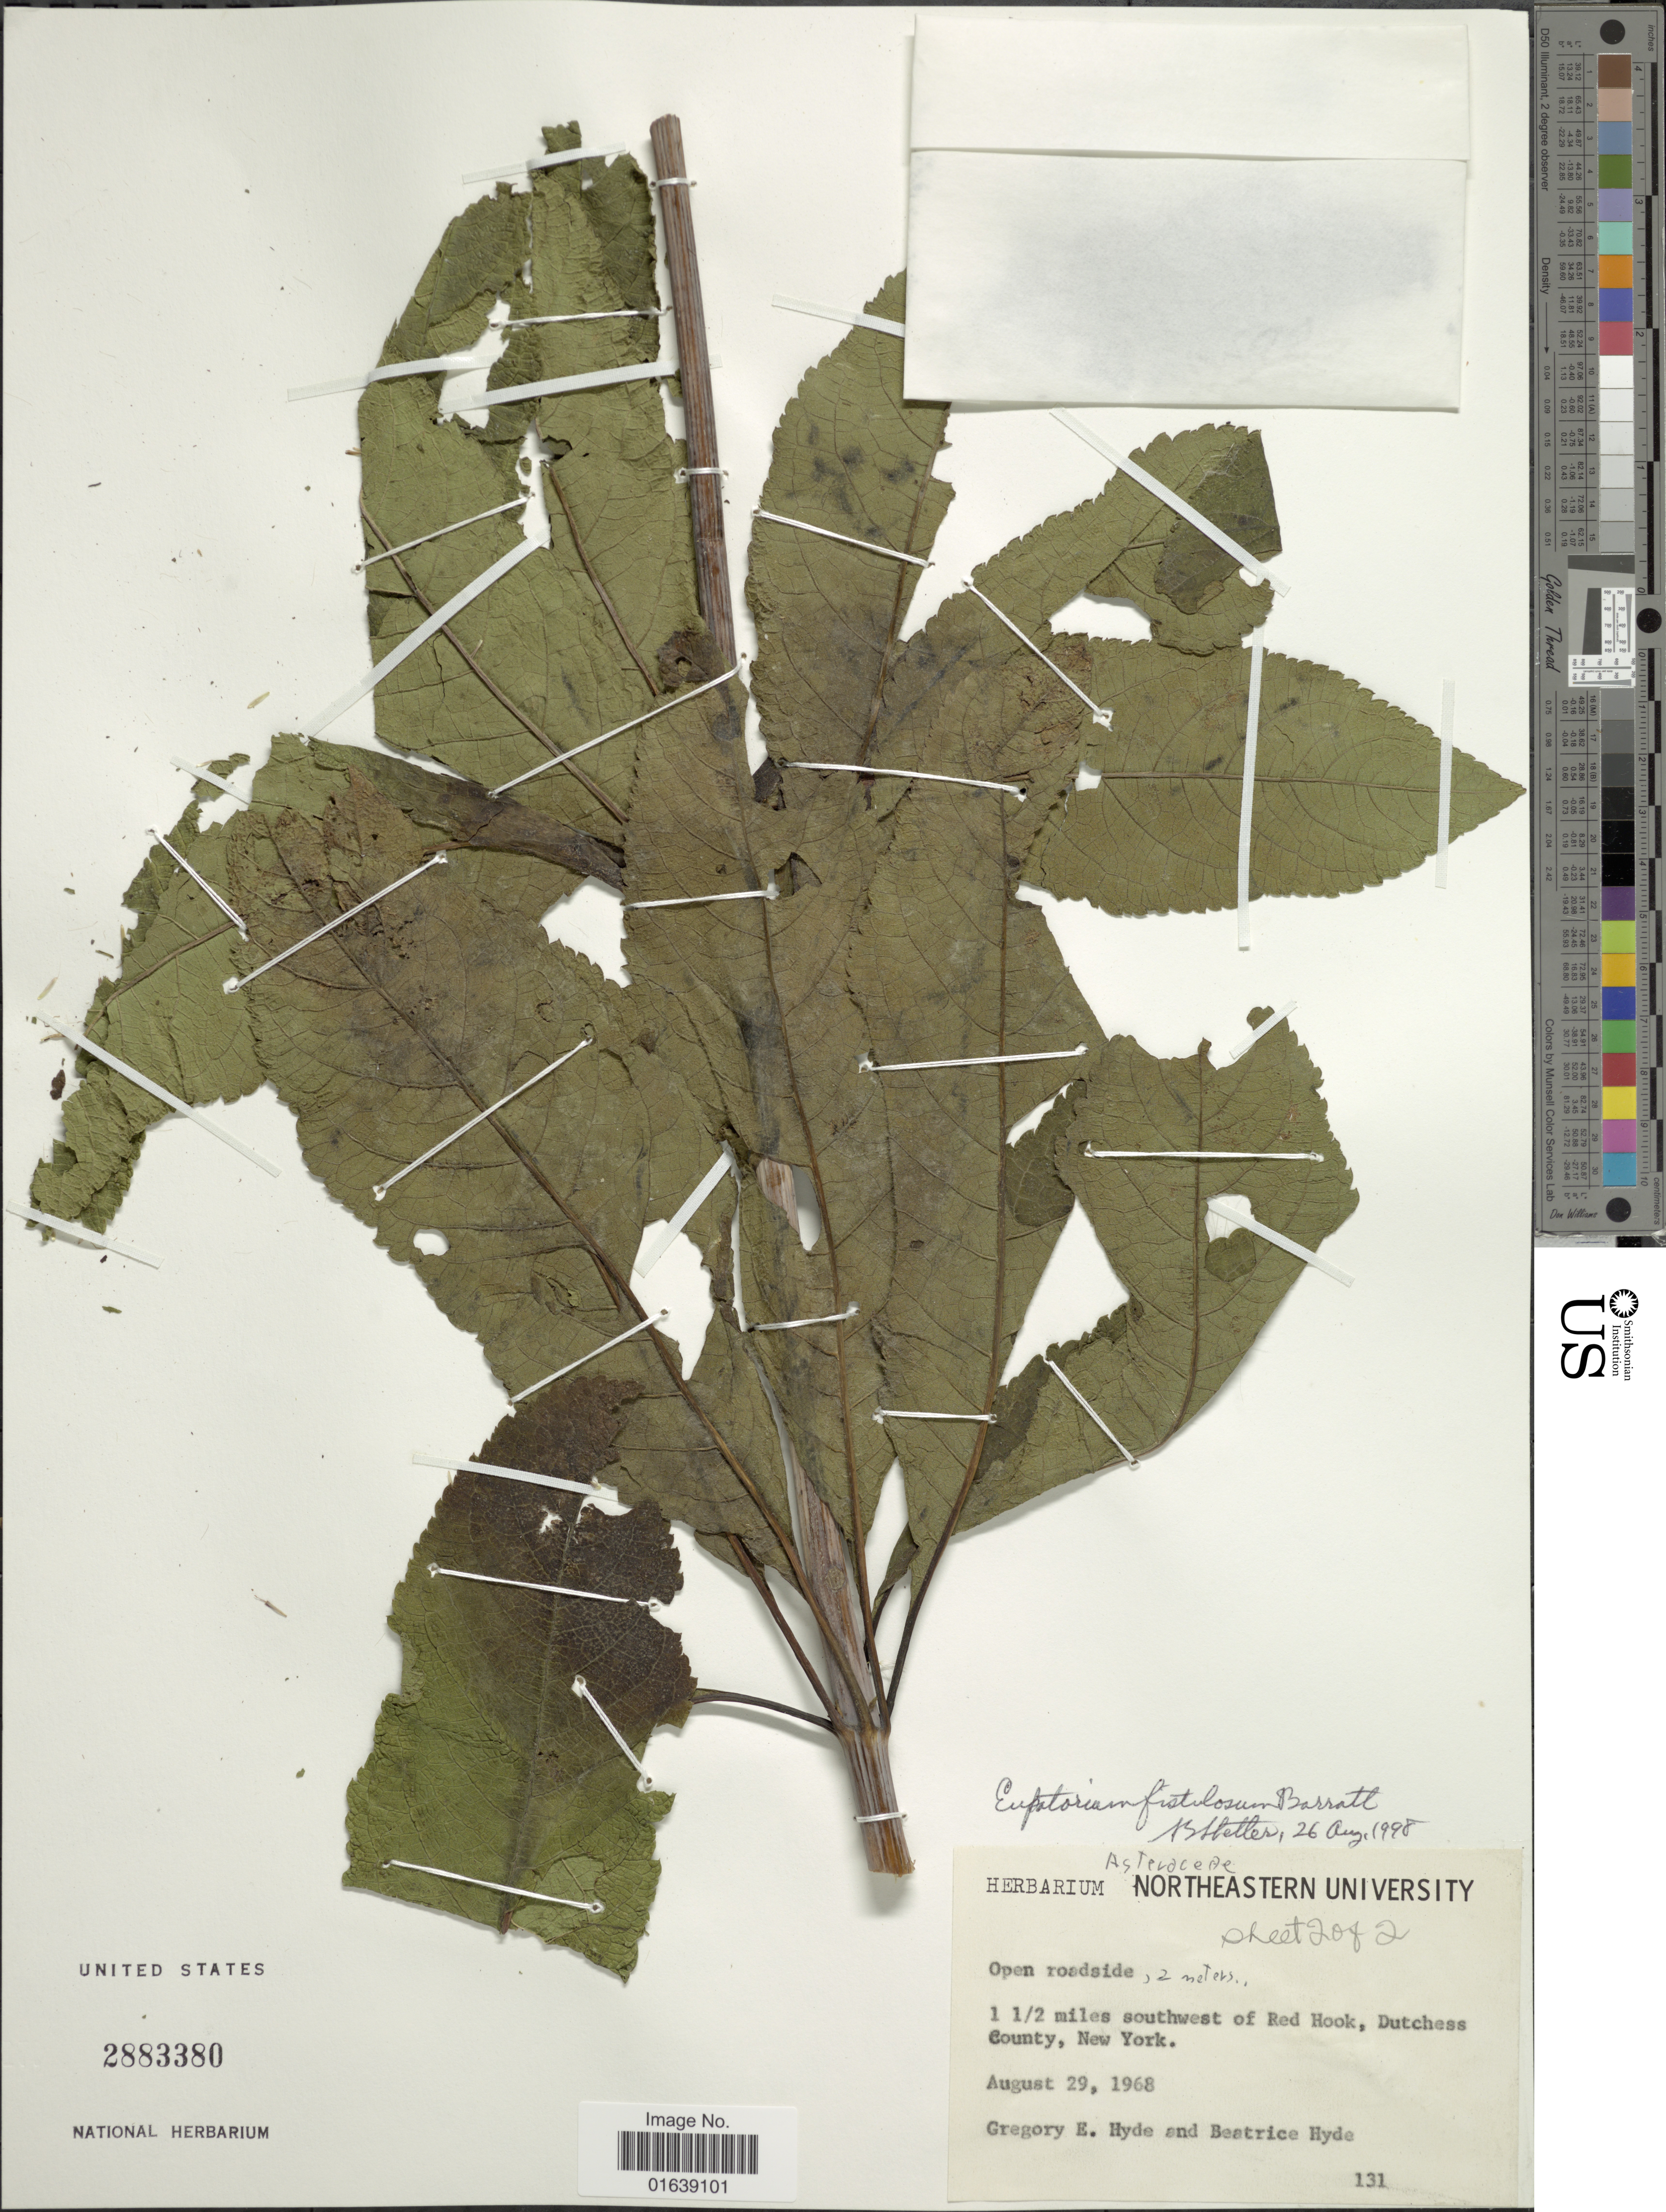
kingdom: Plantae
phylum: Tracheophyta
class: Magnoliopsida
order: Asterales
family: Asteraceae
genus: Eupatorium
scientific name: Eupatorium fistulosum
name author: Barratt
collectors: G. Hyde & B. Hyde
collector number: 131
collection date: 1968-08-29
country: United States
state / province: New York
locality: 1 1/2 milees southwest of Red Hook, Dutchess County, New York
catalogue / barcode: US 2883380